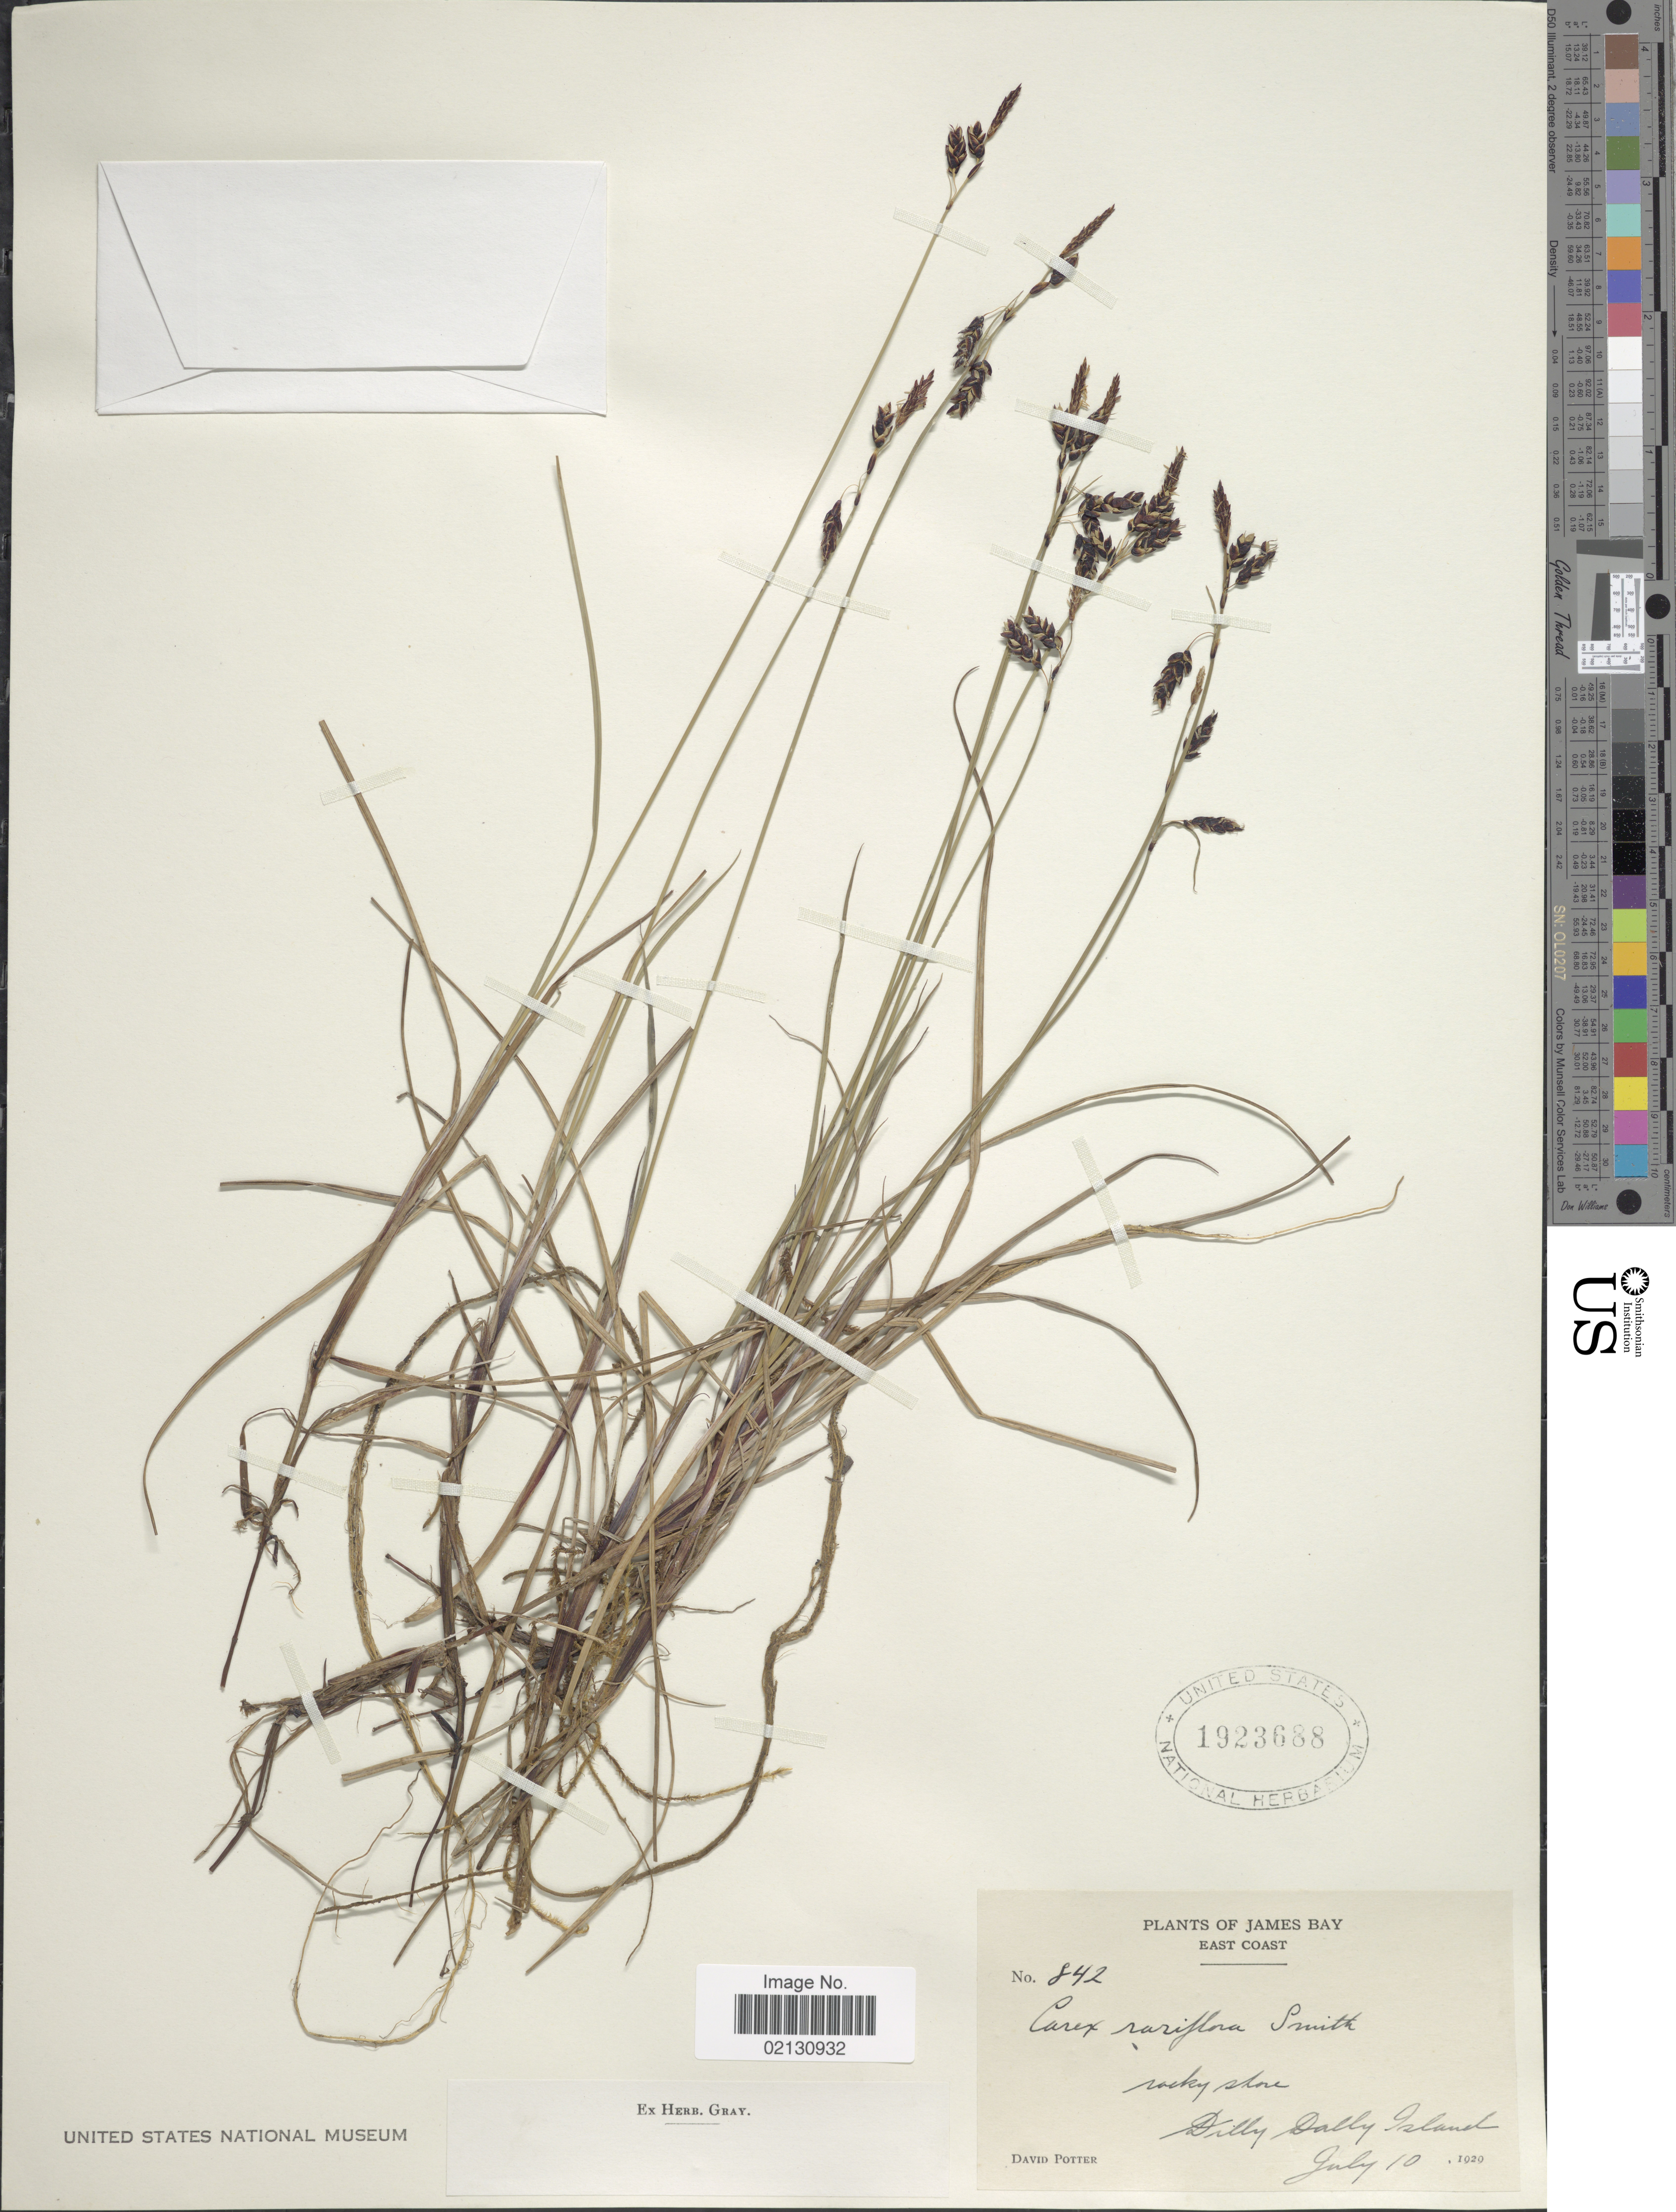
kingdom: Plantae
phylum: Tracheophyta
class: Liliopsida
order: Poales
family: Cyperaceae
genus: Carex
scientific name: Carex rariflora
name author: (Wahlenb.) Sm.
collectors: D. Potter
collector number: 842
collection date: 1929-07-10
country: Canada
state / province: Quebec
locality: James Bay. East Coast. Dilly Dally Island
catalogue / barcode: US 1923688